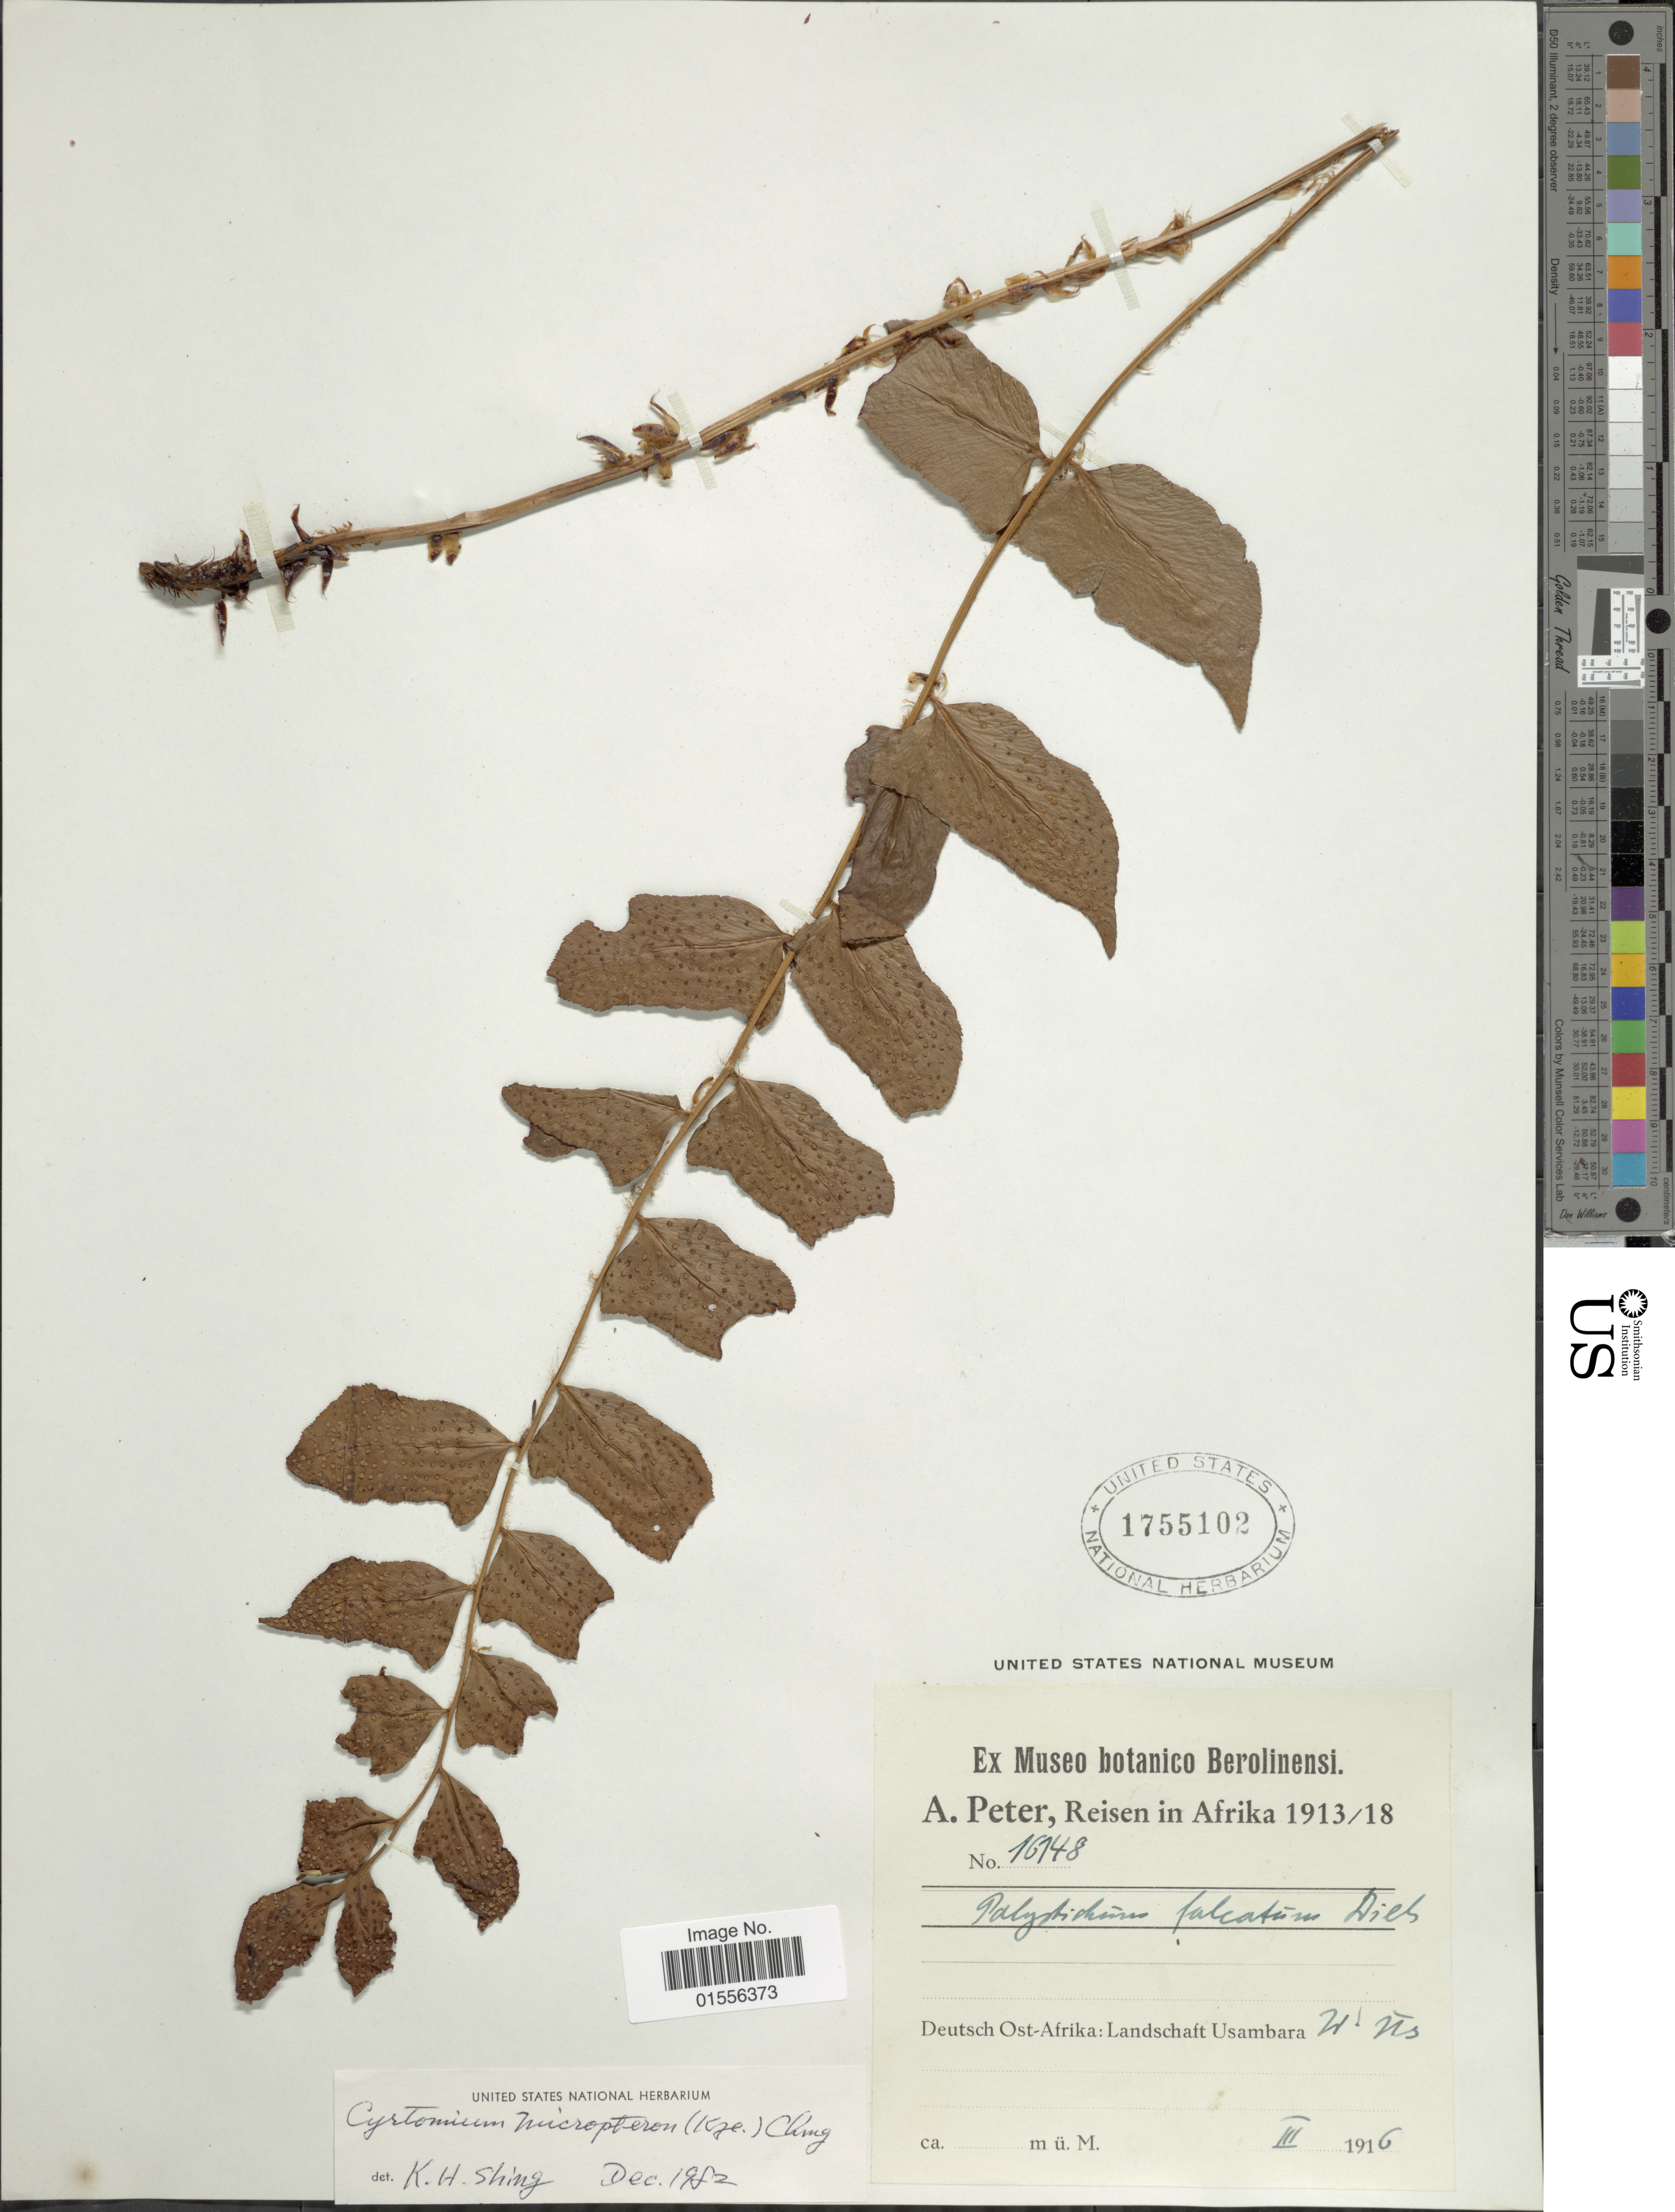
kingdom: Plantae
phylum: Tracheophyta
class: Polypodiopsida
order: Polypodiales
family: Dryopteridaceae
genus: Cyrtomium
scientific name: Cyrtomium micropterum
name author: (Kunze) Ching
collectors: A. Peter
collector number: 16148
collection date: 1916-03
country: Tanzania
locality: Deutsch Ost-Afrika: Landschaft Usambara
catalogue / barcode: US 1755102